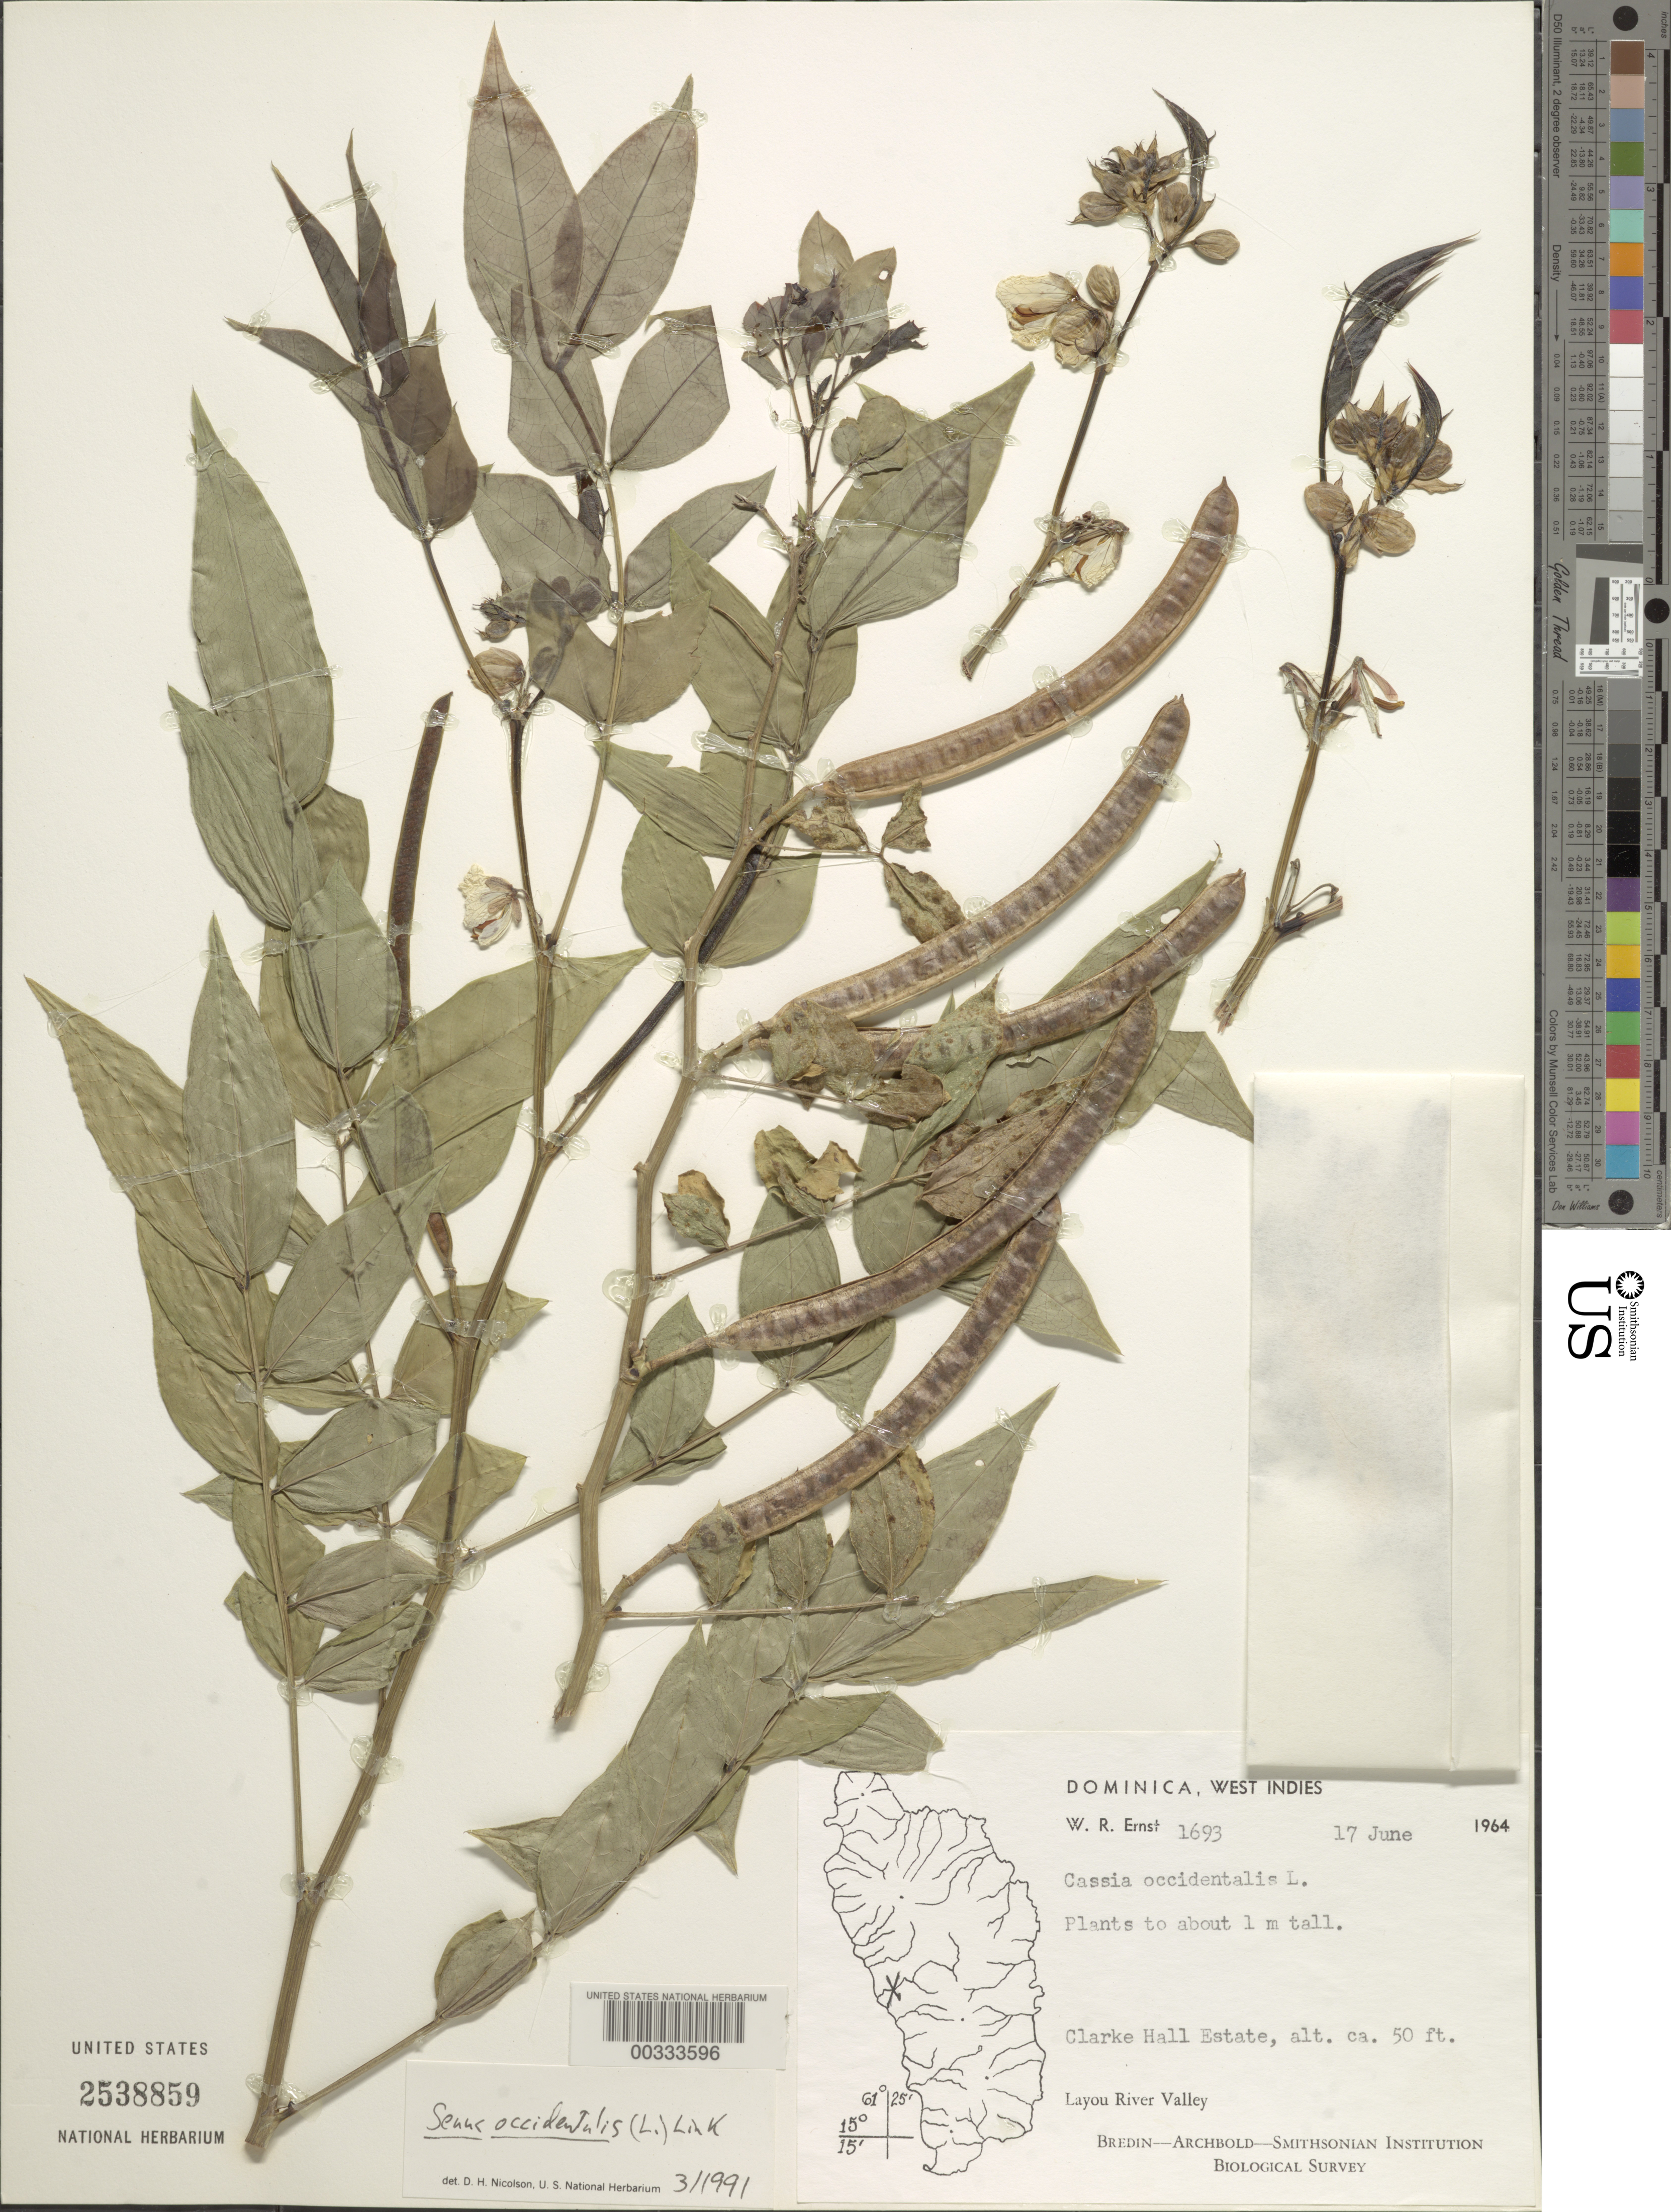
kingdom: Plantae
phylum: Tracheophyta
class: Magnoliopsida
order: Fabales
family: Fabaceae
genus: Senna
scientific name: Senna occidentalis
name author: (L.) Link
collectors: W. R. Ernst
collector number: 1693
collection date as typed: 17 Jun 1964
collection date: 1964-06-17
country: Dominica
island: Dominica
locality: Clarke hall estate; layou river valley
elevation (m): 15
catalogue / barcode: US 2538859